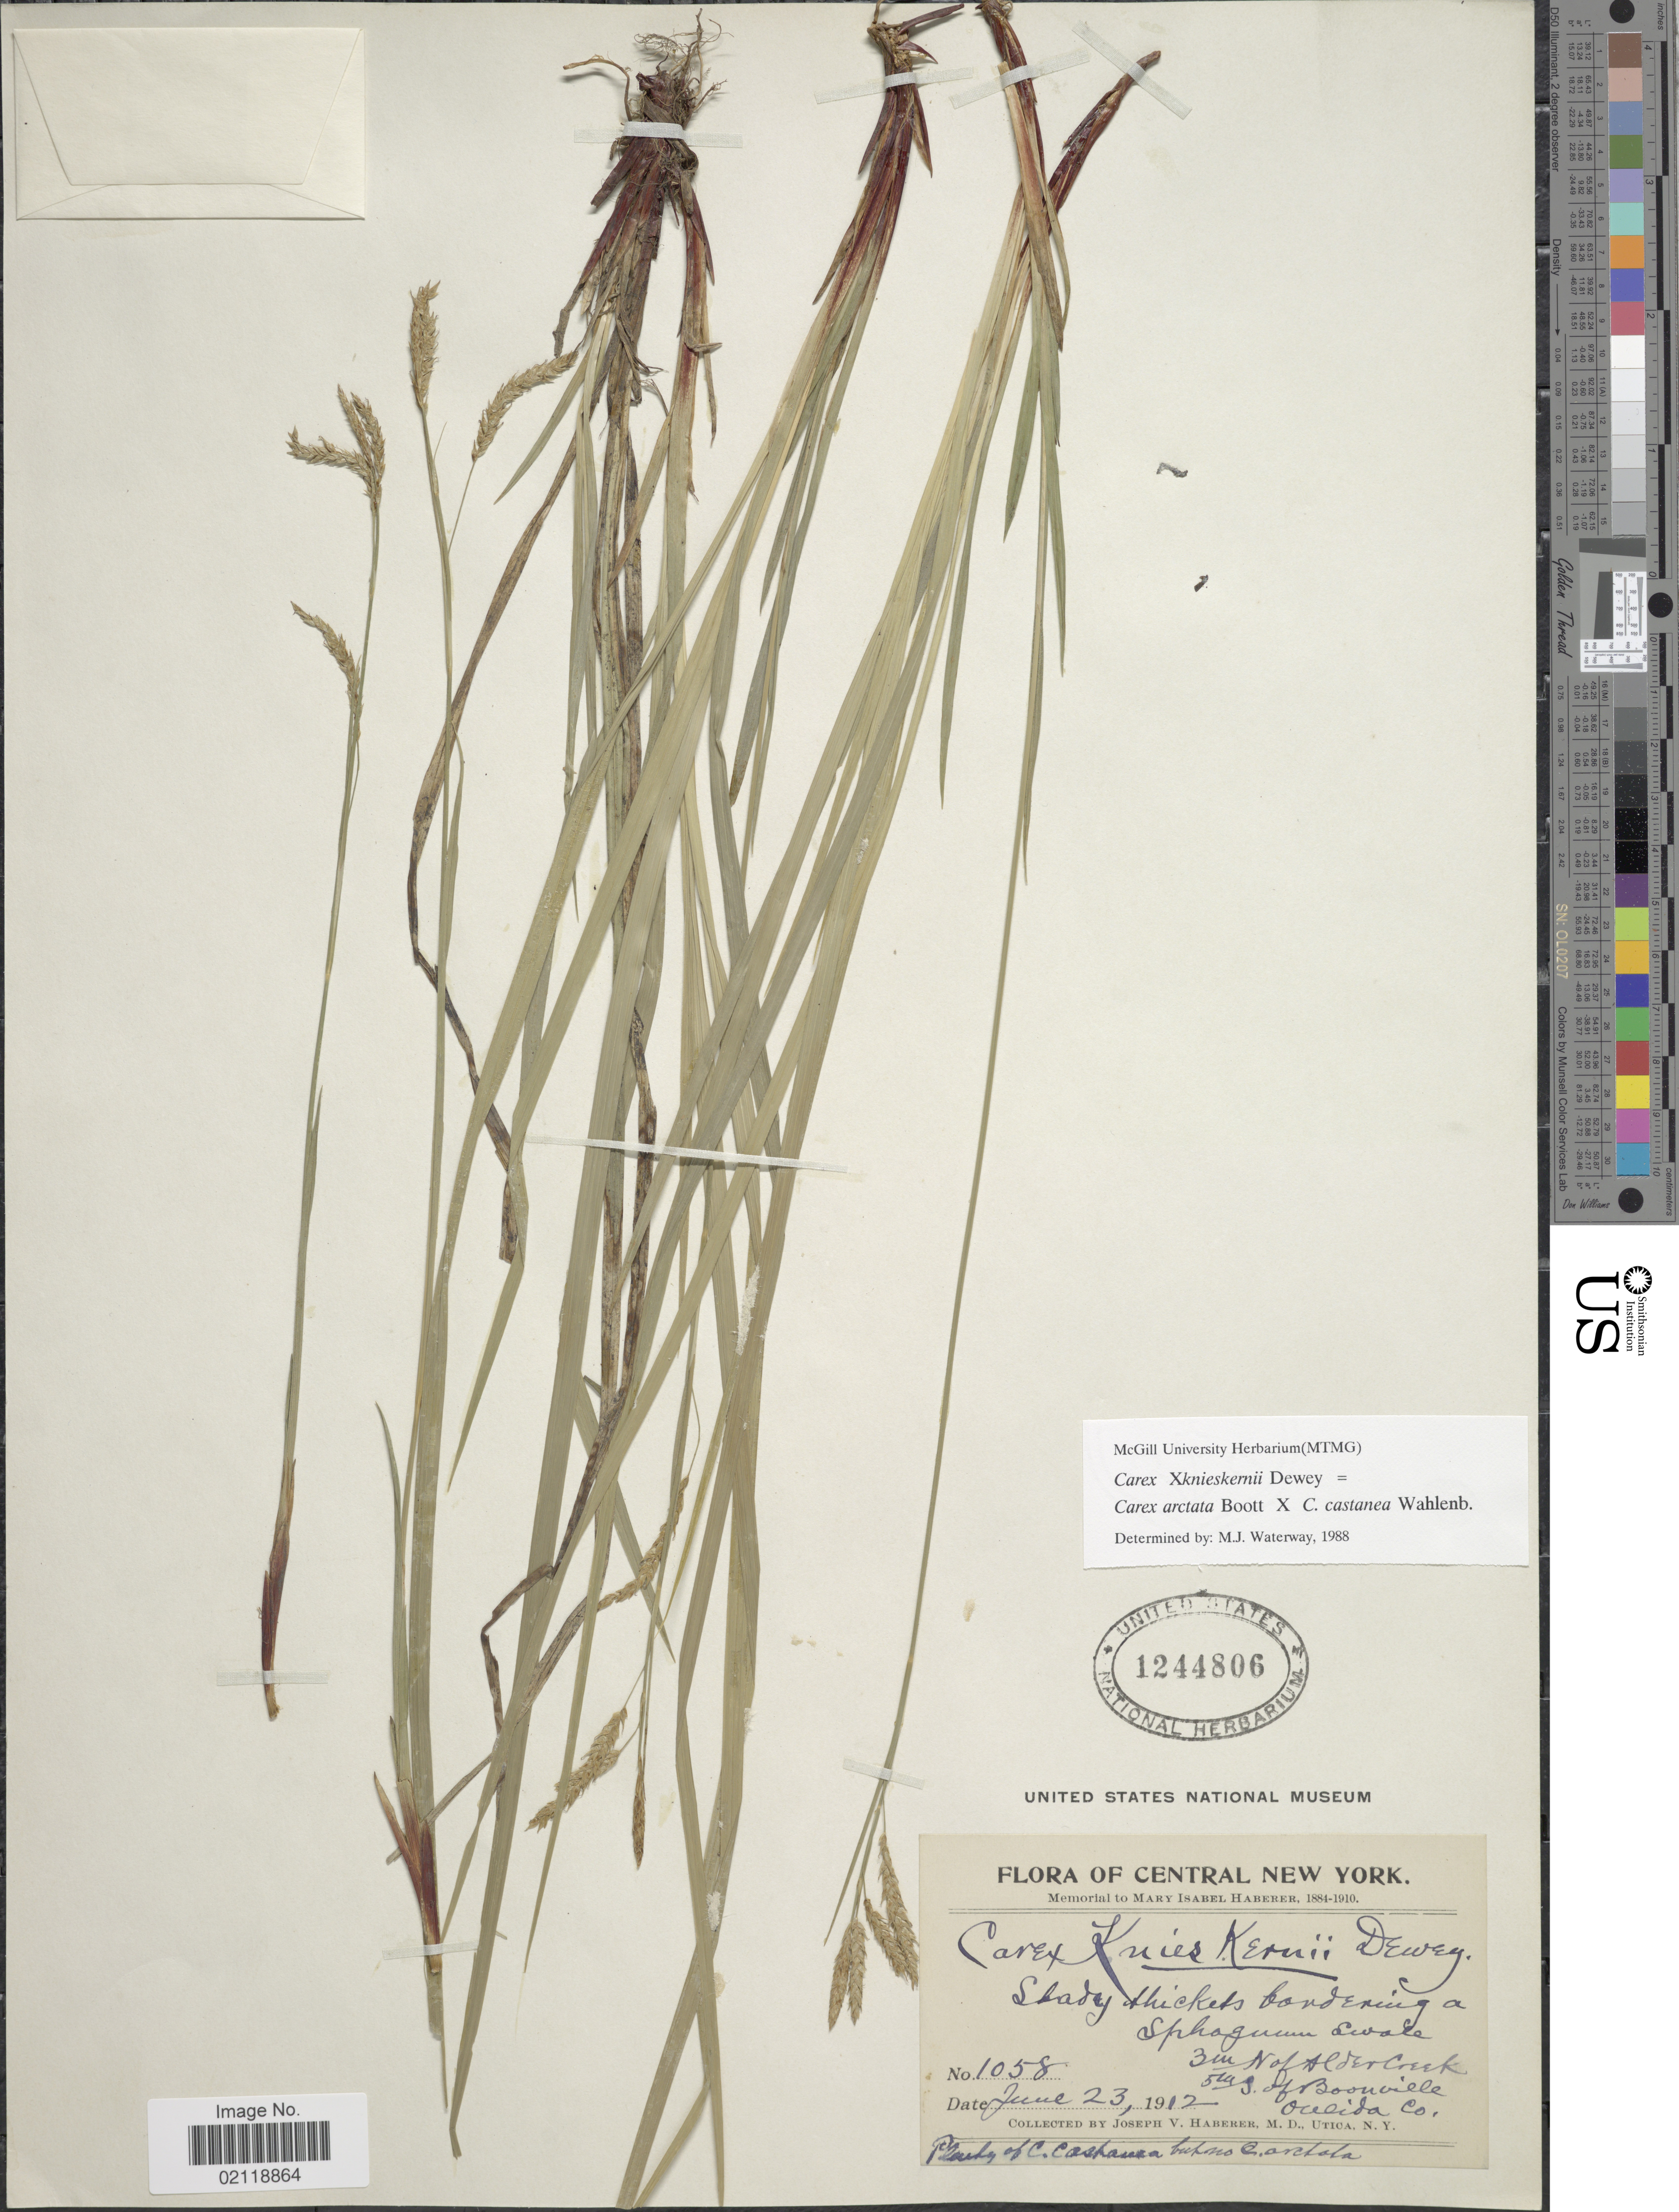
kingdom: Plantae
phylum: Tracheophyta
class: Liliopsida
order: Poales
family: Cyperaceae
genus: Carex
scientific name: Carex x knieskernii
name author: Dewey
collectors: J. V. Haberer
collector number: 1058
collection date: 1912-06-23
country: United States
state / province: New York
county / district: Oneida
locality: Central New York, shady thickets bordering a sphagnum swale, 3 m N of Alder Creek, 5m S of Boonville, Oneida Co.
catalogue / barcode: US 1244806